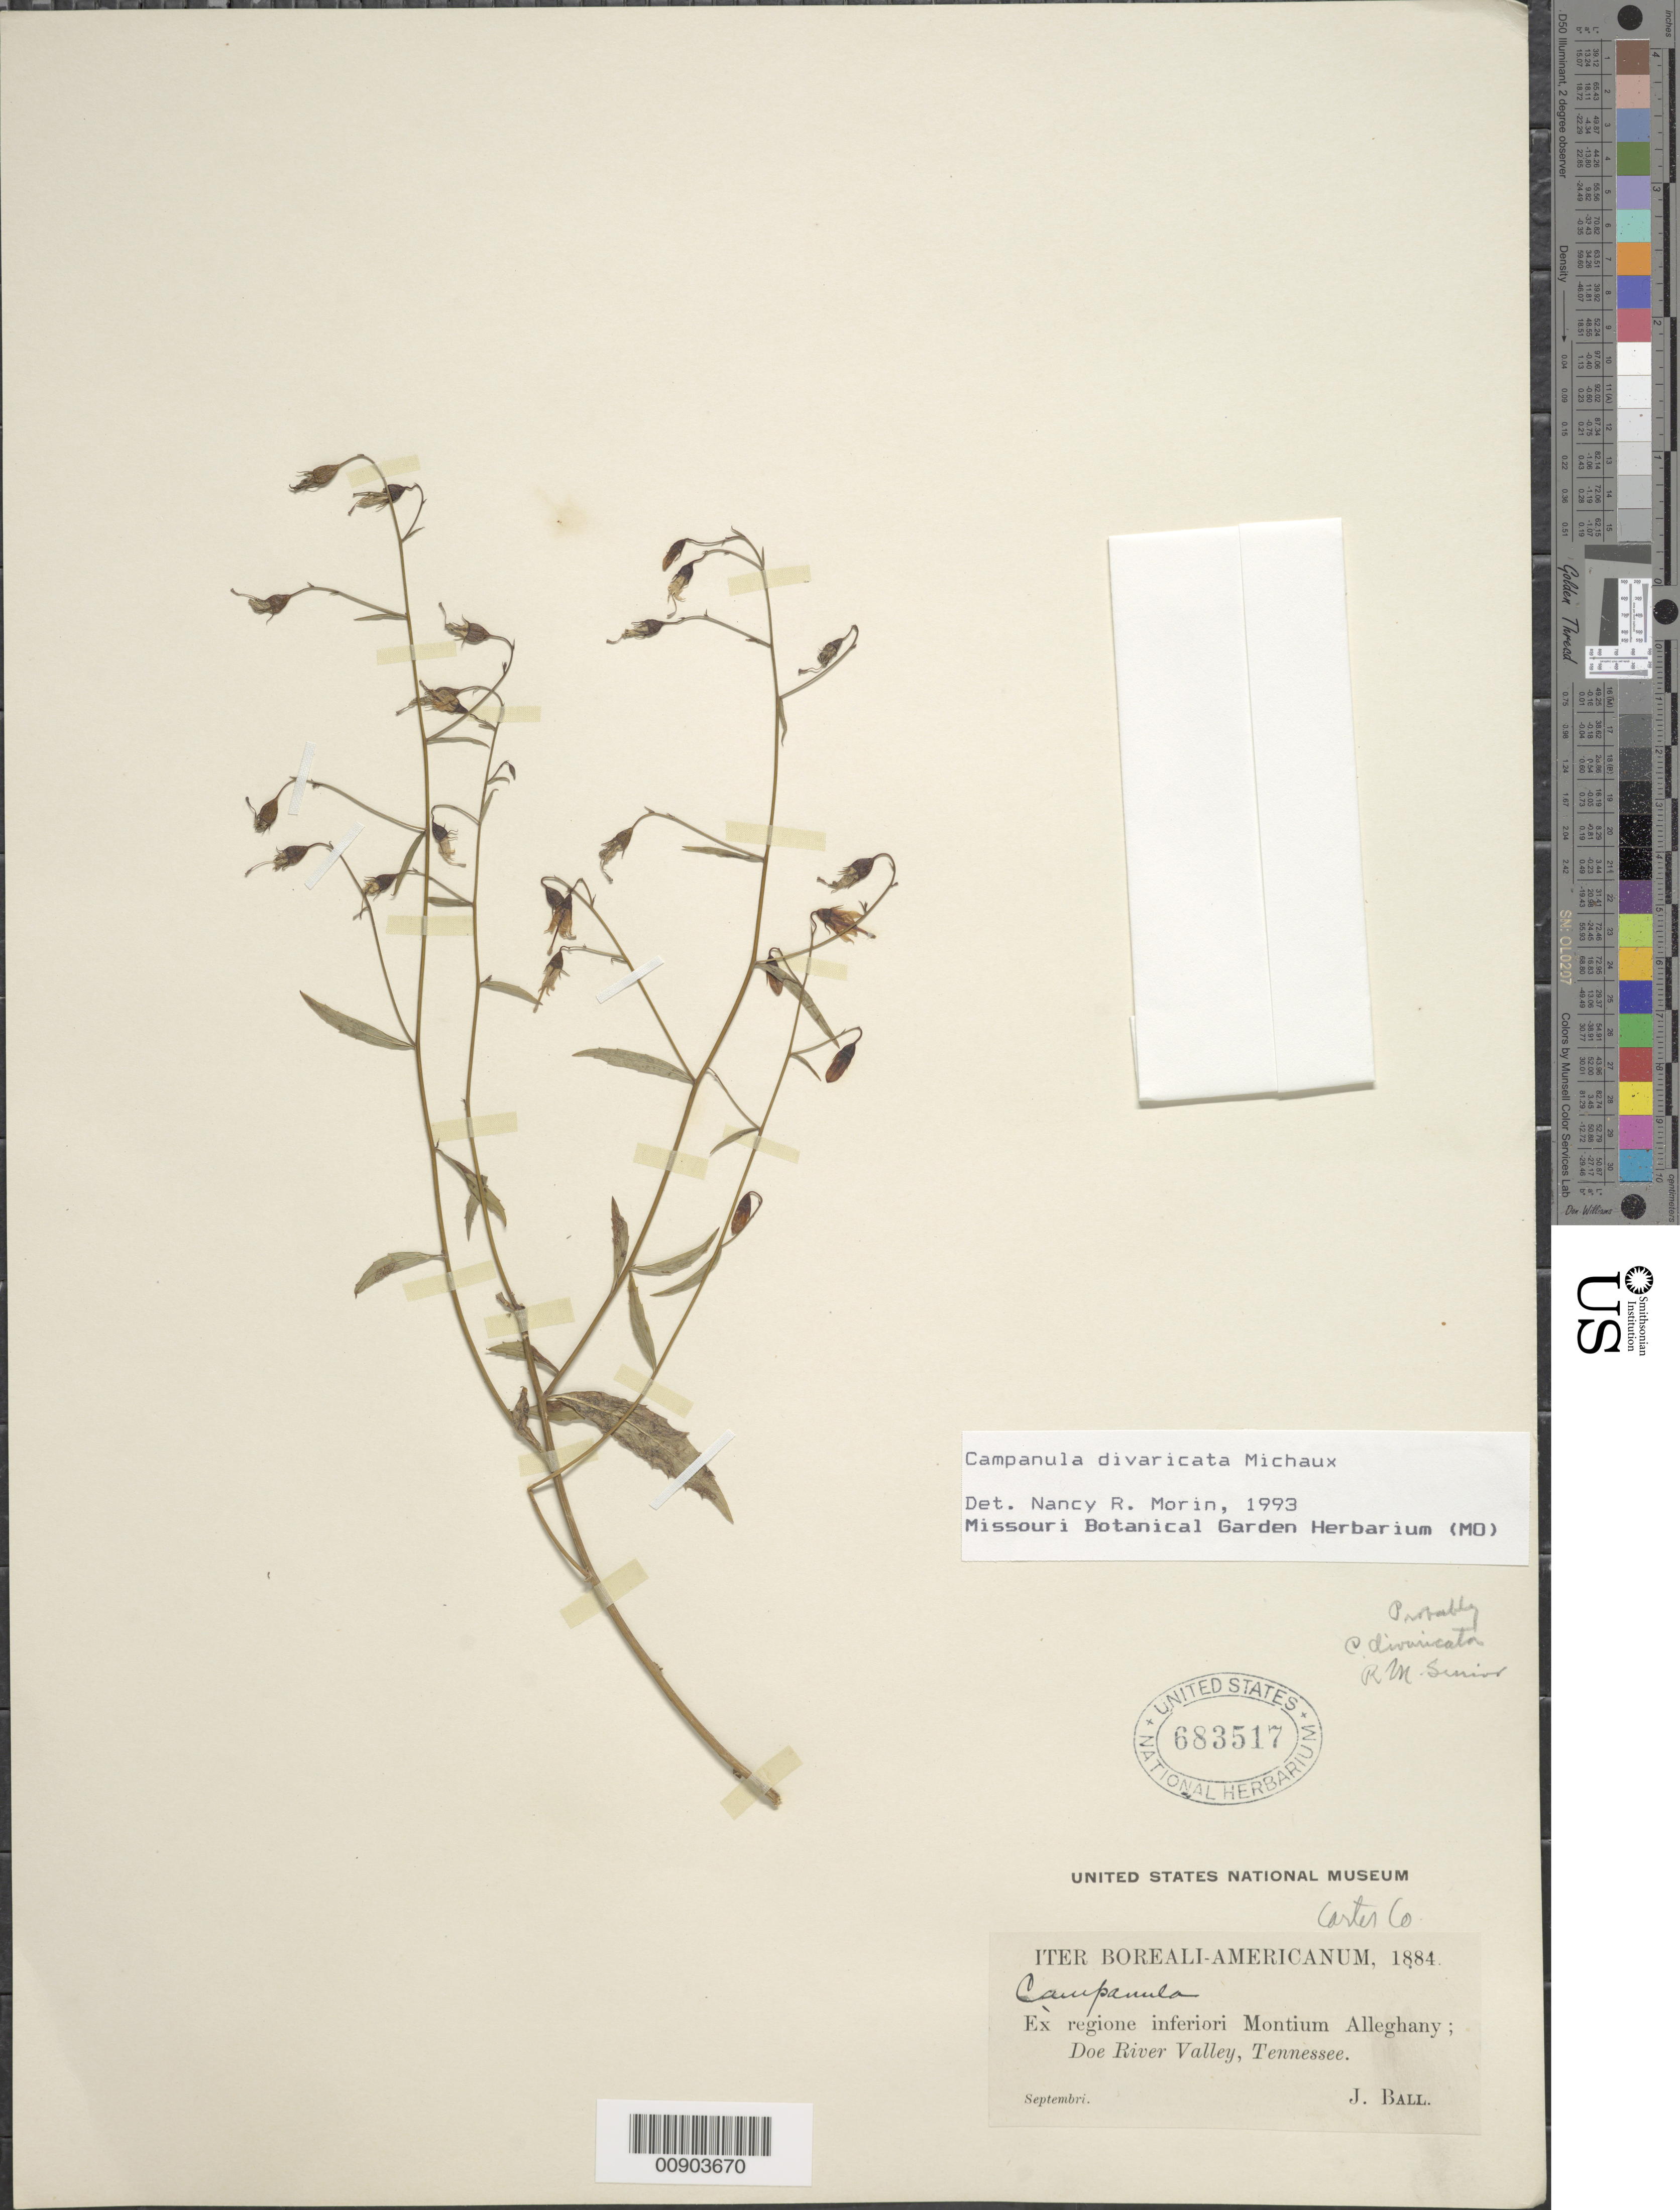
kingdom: Plantae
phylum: Tracheophyta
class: Magnoliopsida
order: Asterales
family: Campanulaceae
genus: Campanula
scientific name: Campanula divaricata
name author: Michx.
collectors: J. Ball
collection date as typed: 1884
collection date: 1884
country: United States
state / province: Tennessee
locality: Doe River Valley, Montium Alleghany [Alleghany Mountains (?)]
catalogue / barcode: US 683517